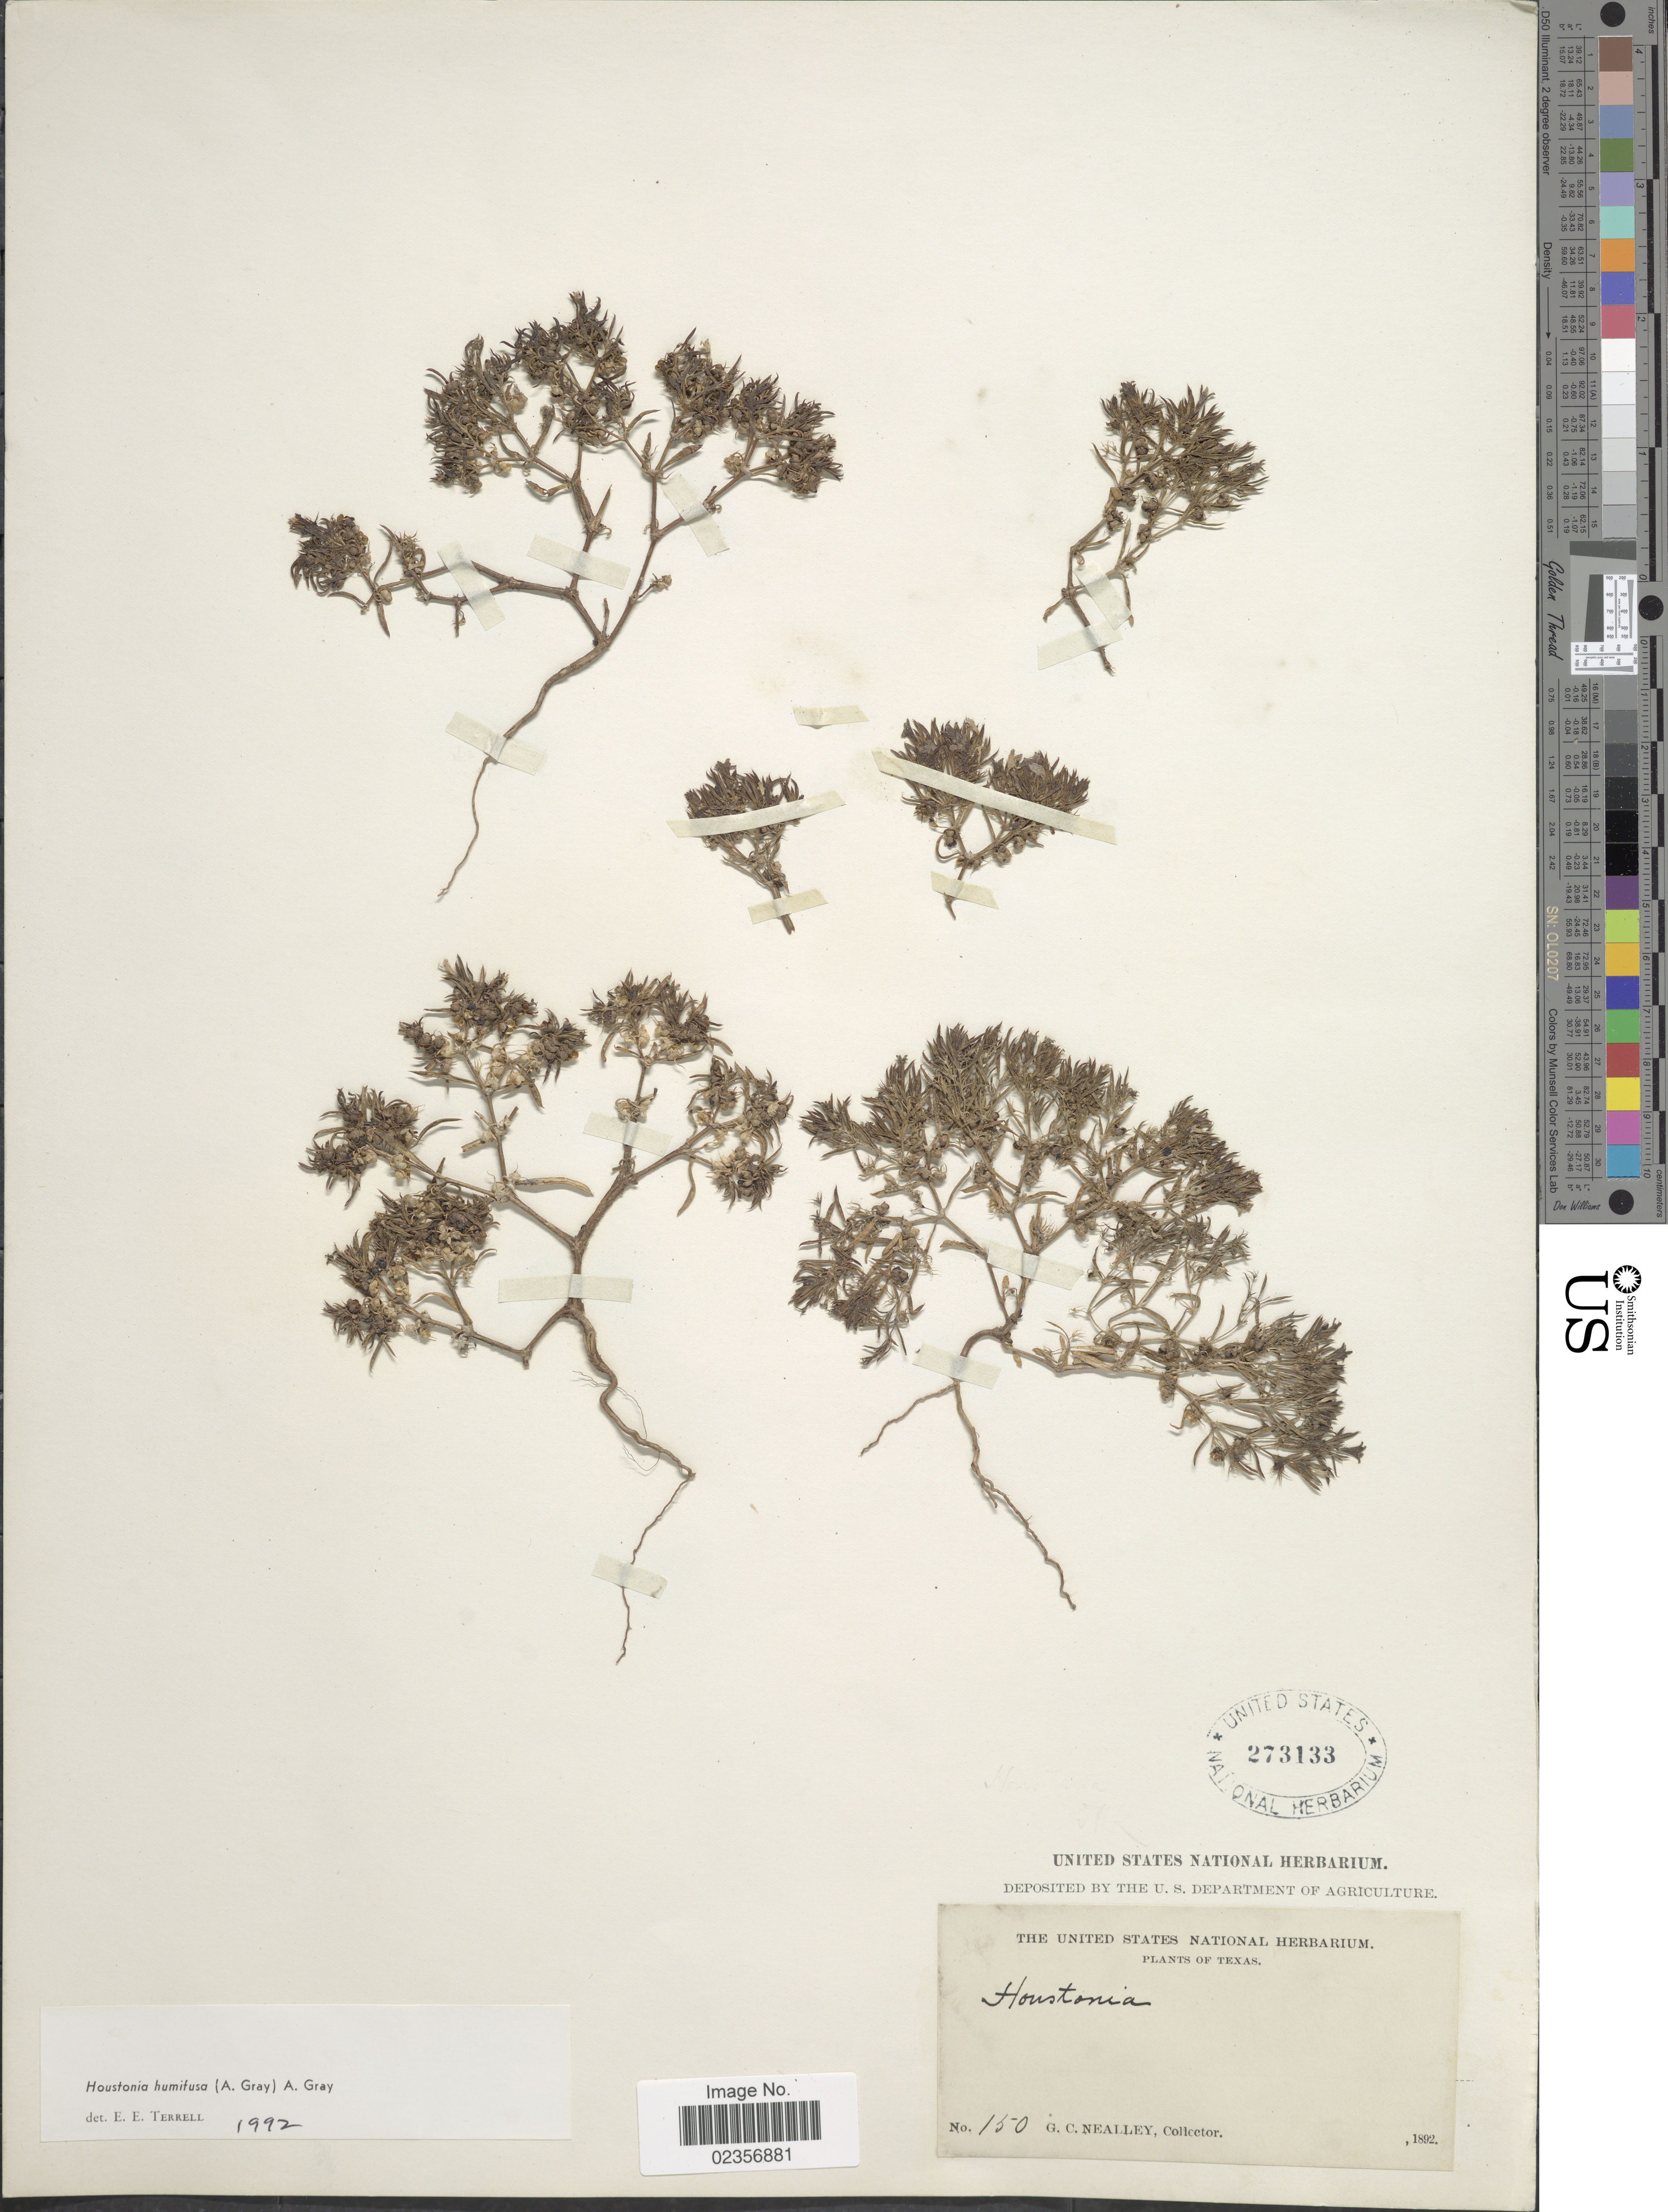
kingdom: Plantae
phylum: Tracheophyta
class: Magnoliopsida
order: Gentianales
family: Rubiaceae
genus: Houstonia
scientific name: Houstonia humifusa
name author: (A. Gray) A. Gray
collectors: G. C. Nealley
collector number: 150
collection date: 1892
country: United States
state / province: Texas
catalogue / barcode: US 273133